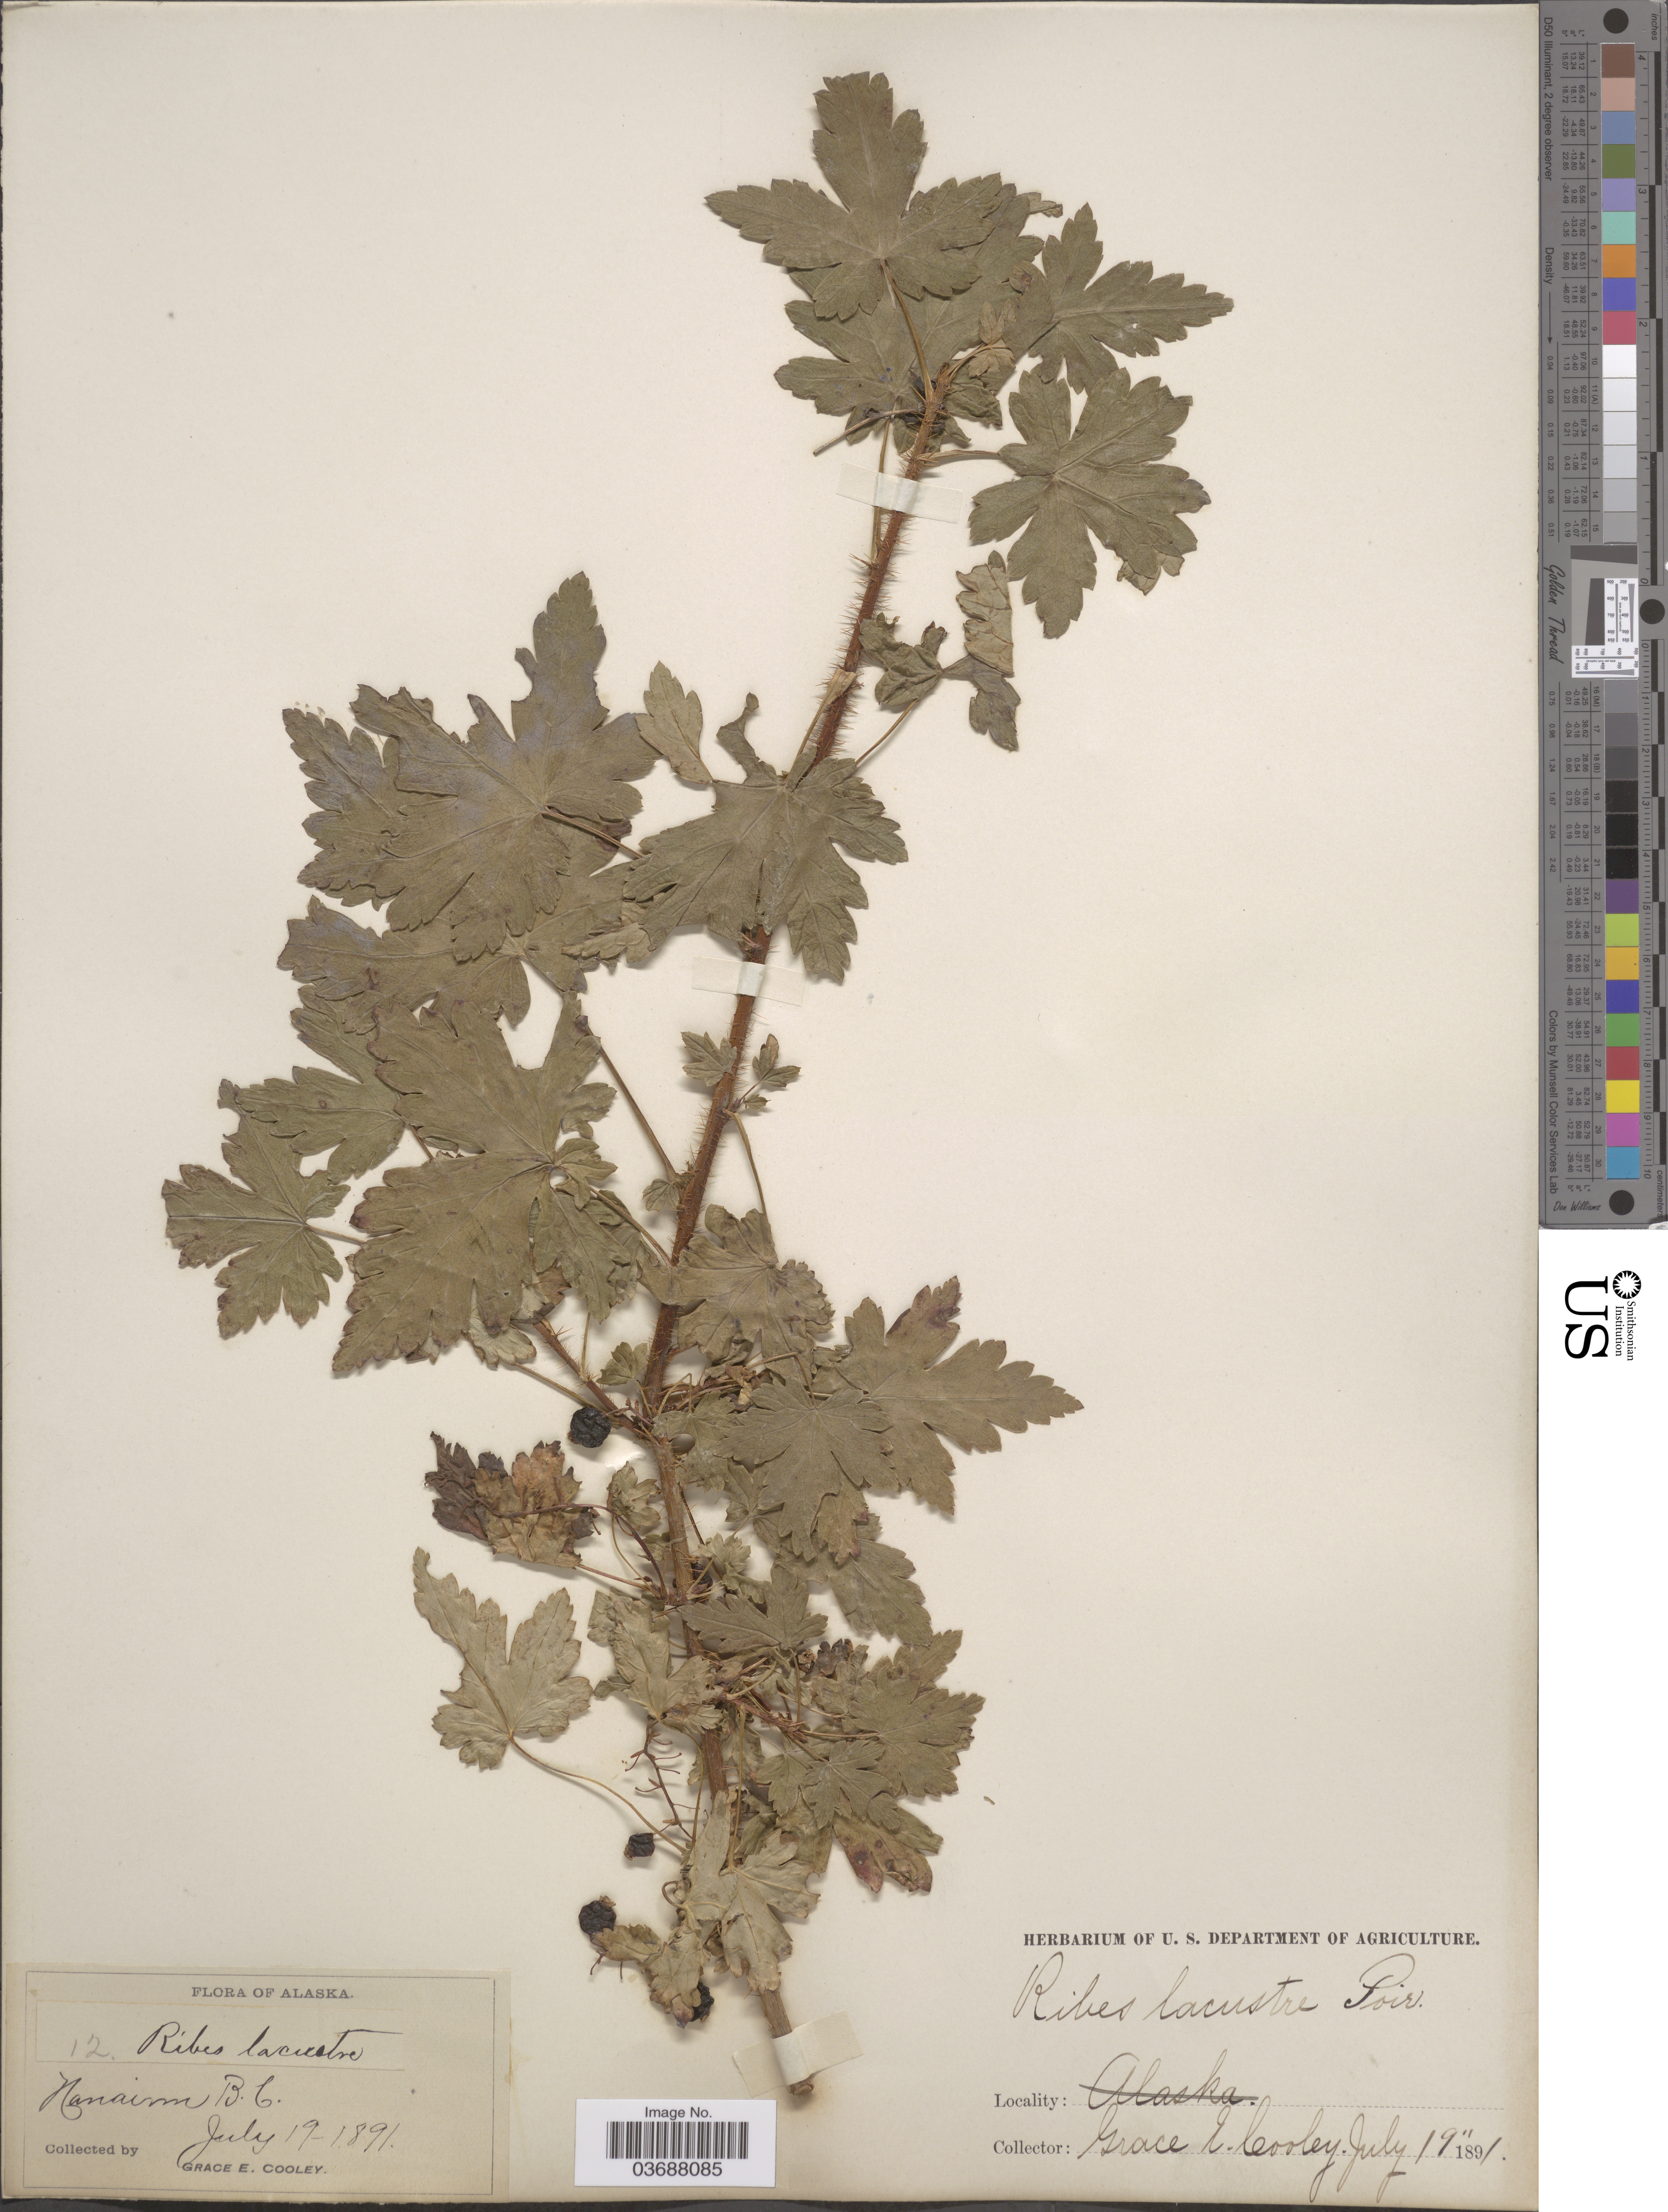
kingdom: Plantae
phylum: Tracheophyta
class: Magnoliopsida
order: Saxifragales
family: Grossulariaceae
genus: Ribes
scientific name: Ribes lacustre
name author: (Pers.) Poir.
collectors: G. E. Cooley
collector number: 12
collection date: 1891-07-19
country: United States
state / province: Alaska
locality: Nanaimo.